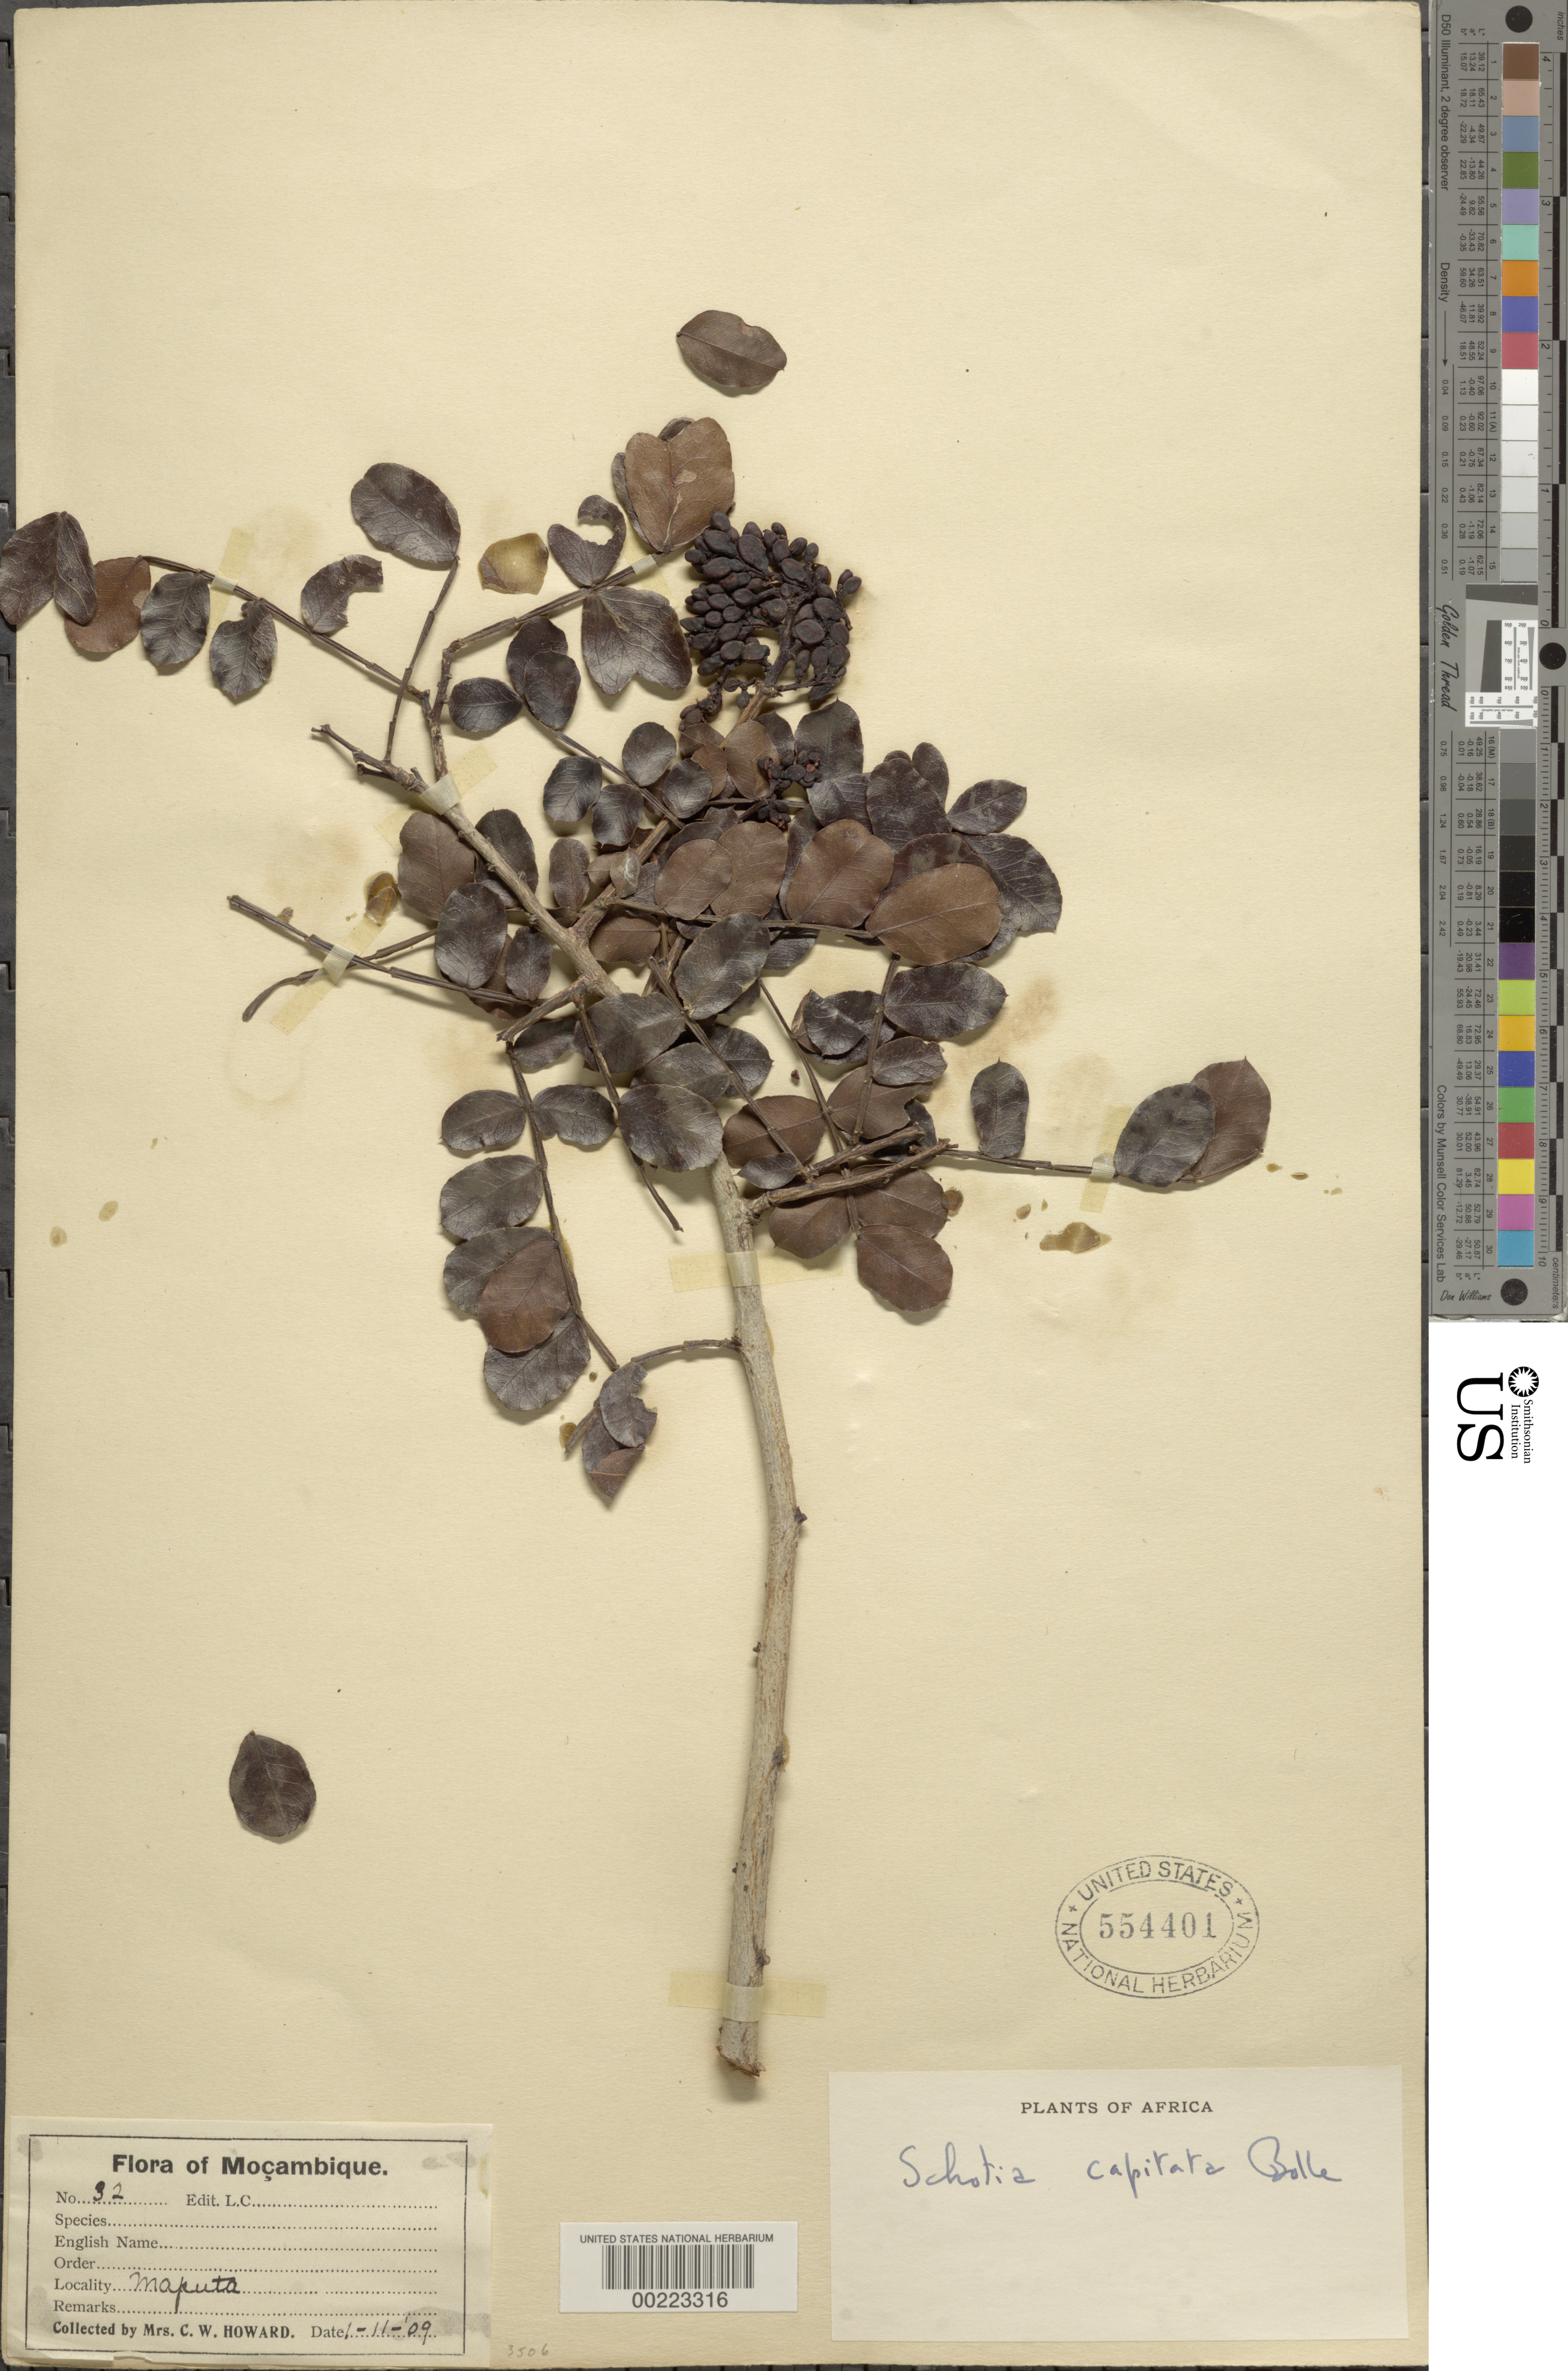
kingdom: Plantae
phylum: Tracheophyta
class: Magnoliopsida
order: Fabales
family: Fabaceae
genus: Schotia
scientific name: Schotia capitata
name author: Bolle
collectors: C. W. Howard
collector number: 32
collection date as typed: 11 Jan 1909 or 01 Nov 1909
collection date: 1909-01-11 or 1909-11-01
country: Mozambique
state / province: Maputo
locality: Maputo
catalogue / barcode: US 554401